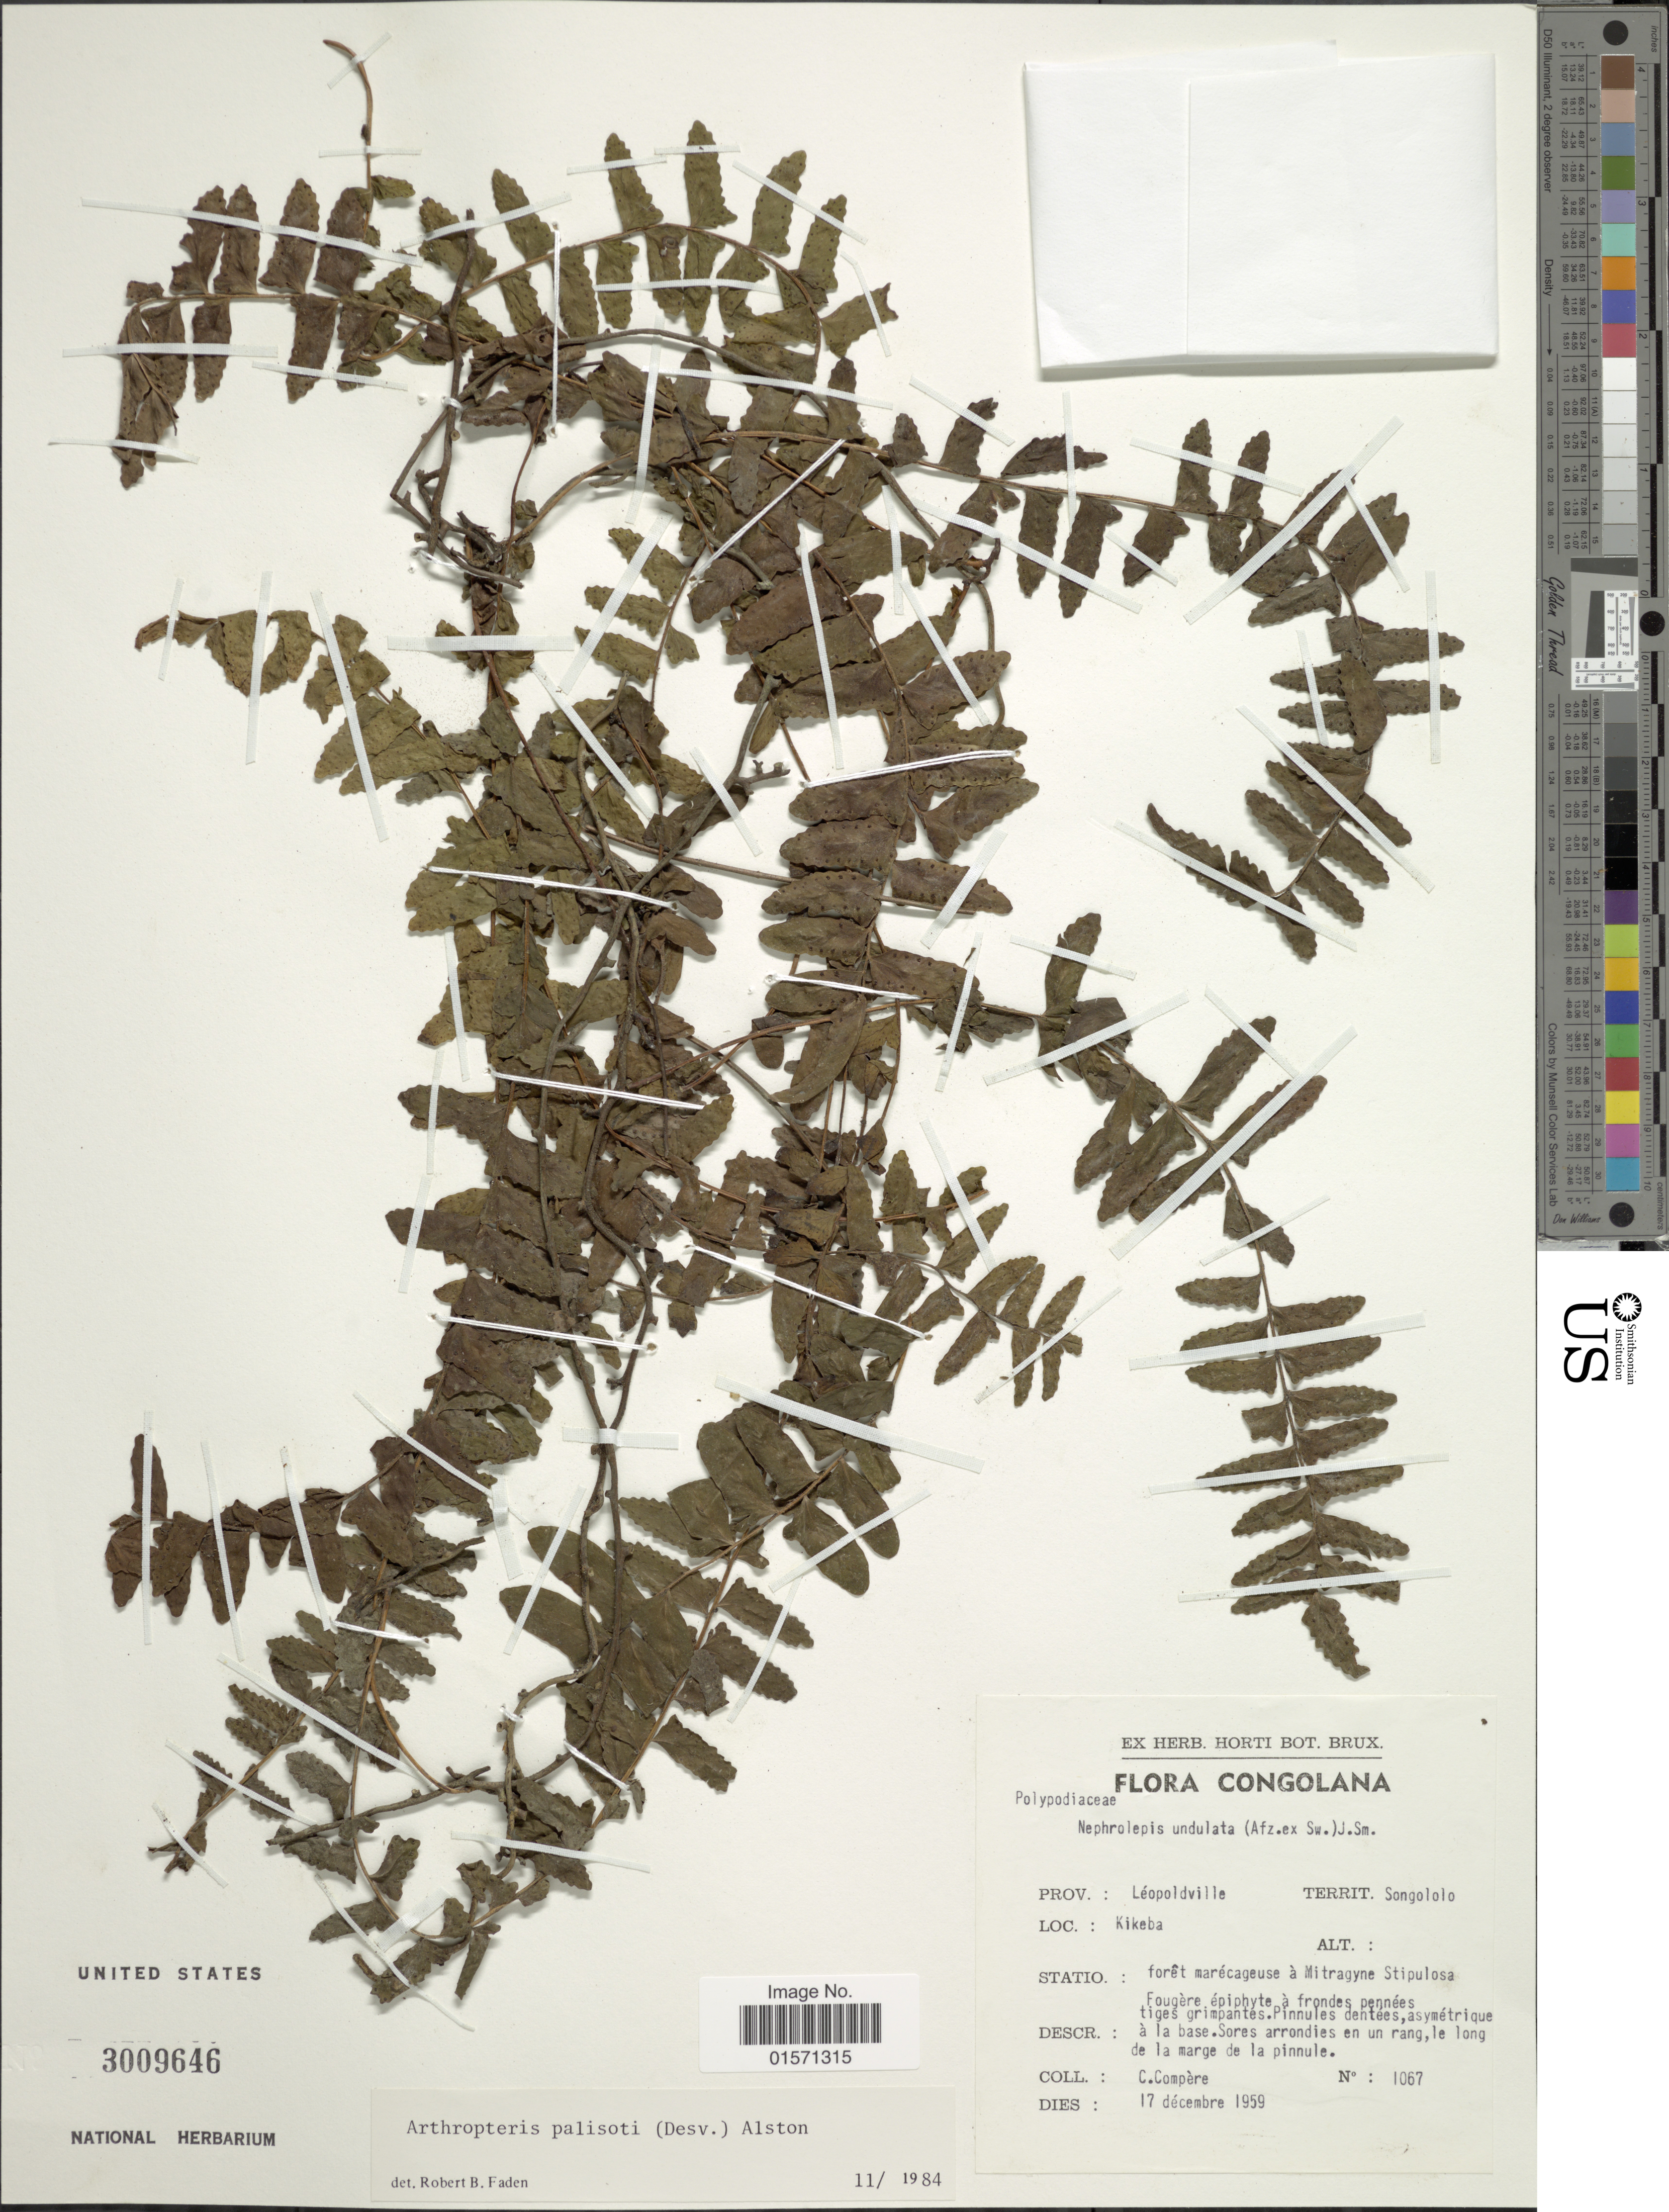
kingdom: Plantae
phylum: Tracheophyta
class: Polypodiopsida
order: Polypodiales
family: Nephrolepidaceae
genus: Nephrolepis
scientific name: Nephrolepis undulata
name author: J. Sm.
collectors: P. Compere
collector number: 1067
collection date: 1959-12-17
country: Congo, Democratic Republic of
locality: Congolana. Prov.: Léopoldville. Territ. Songololo. Kikeba. Statio.: forêt marécageuse à Mitragyne Stipulosa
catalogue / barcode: US 3009646